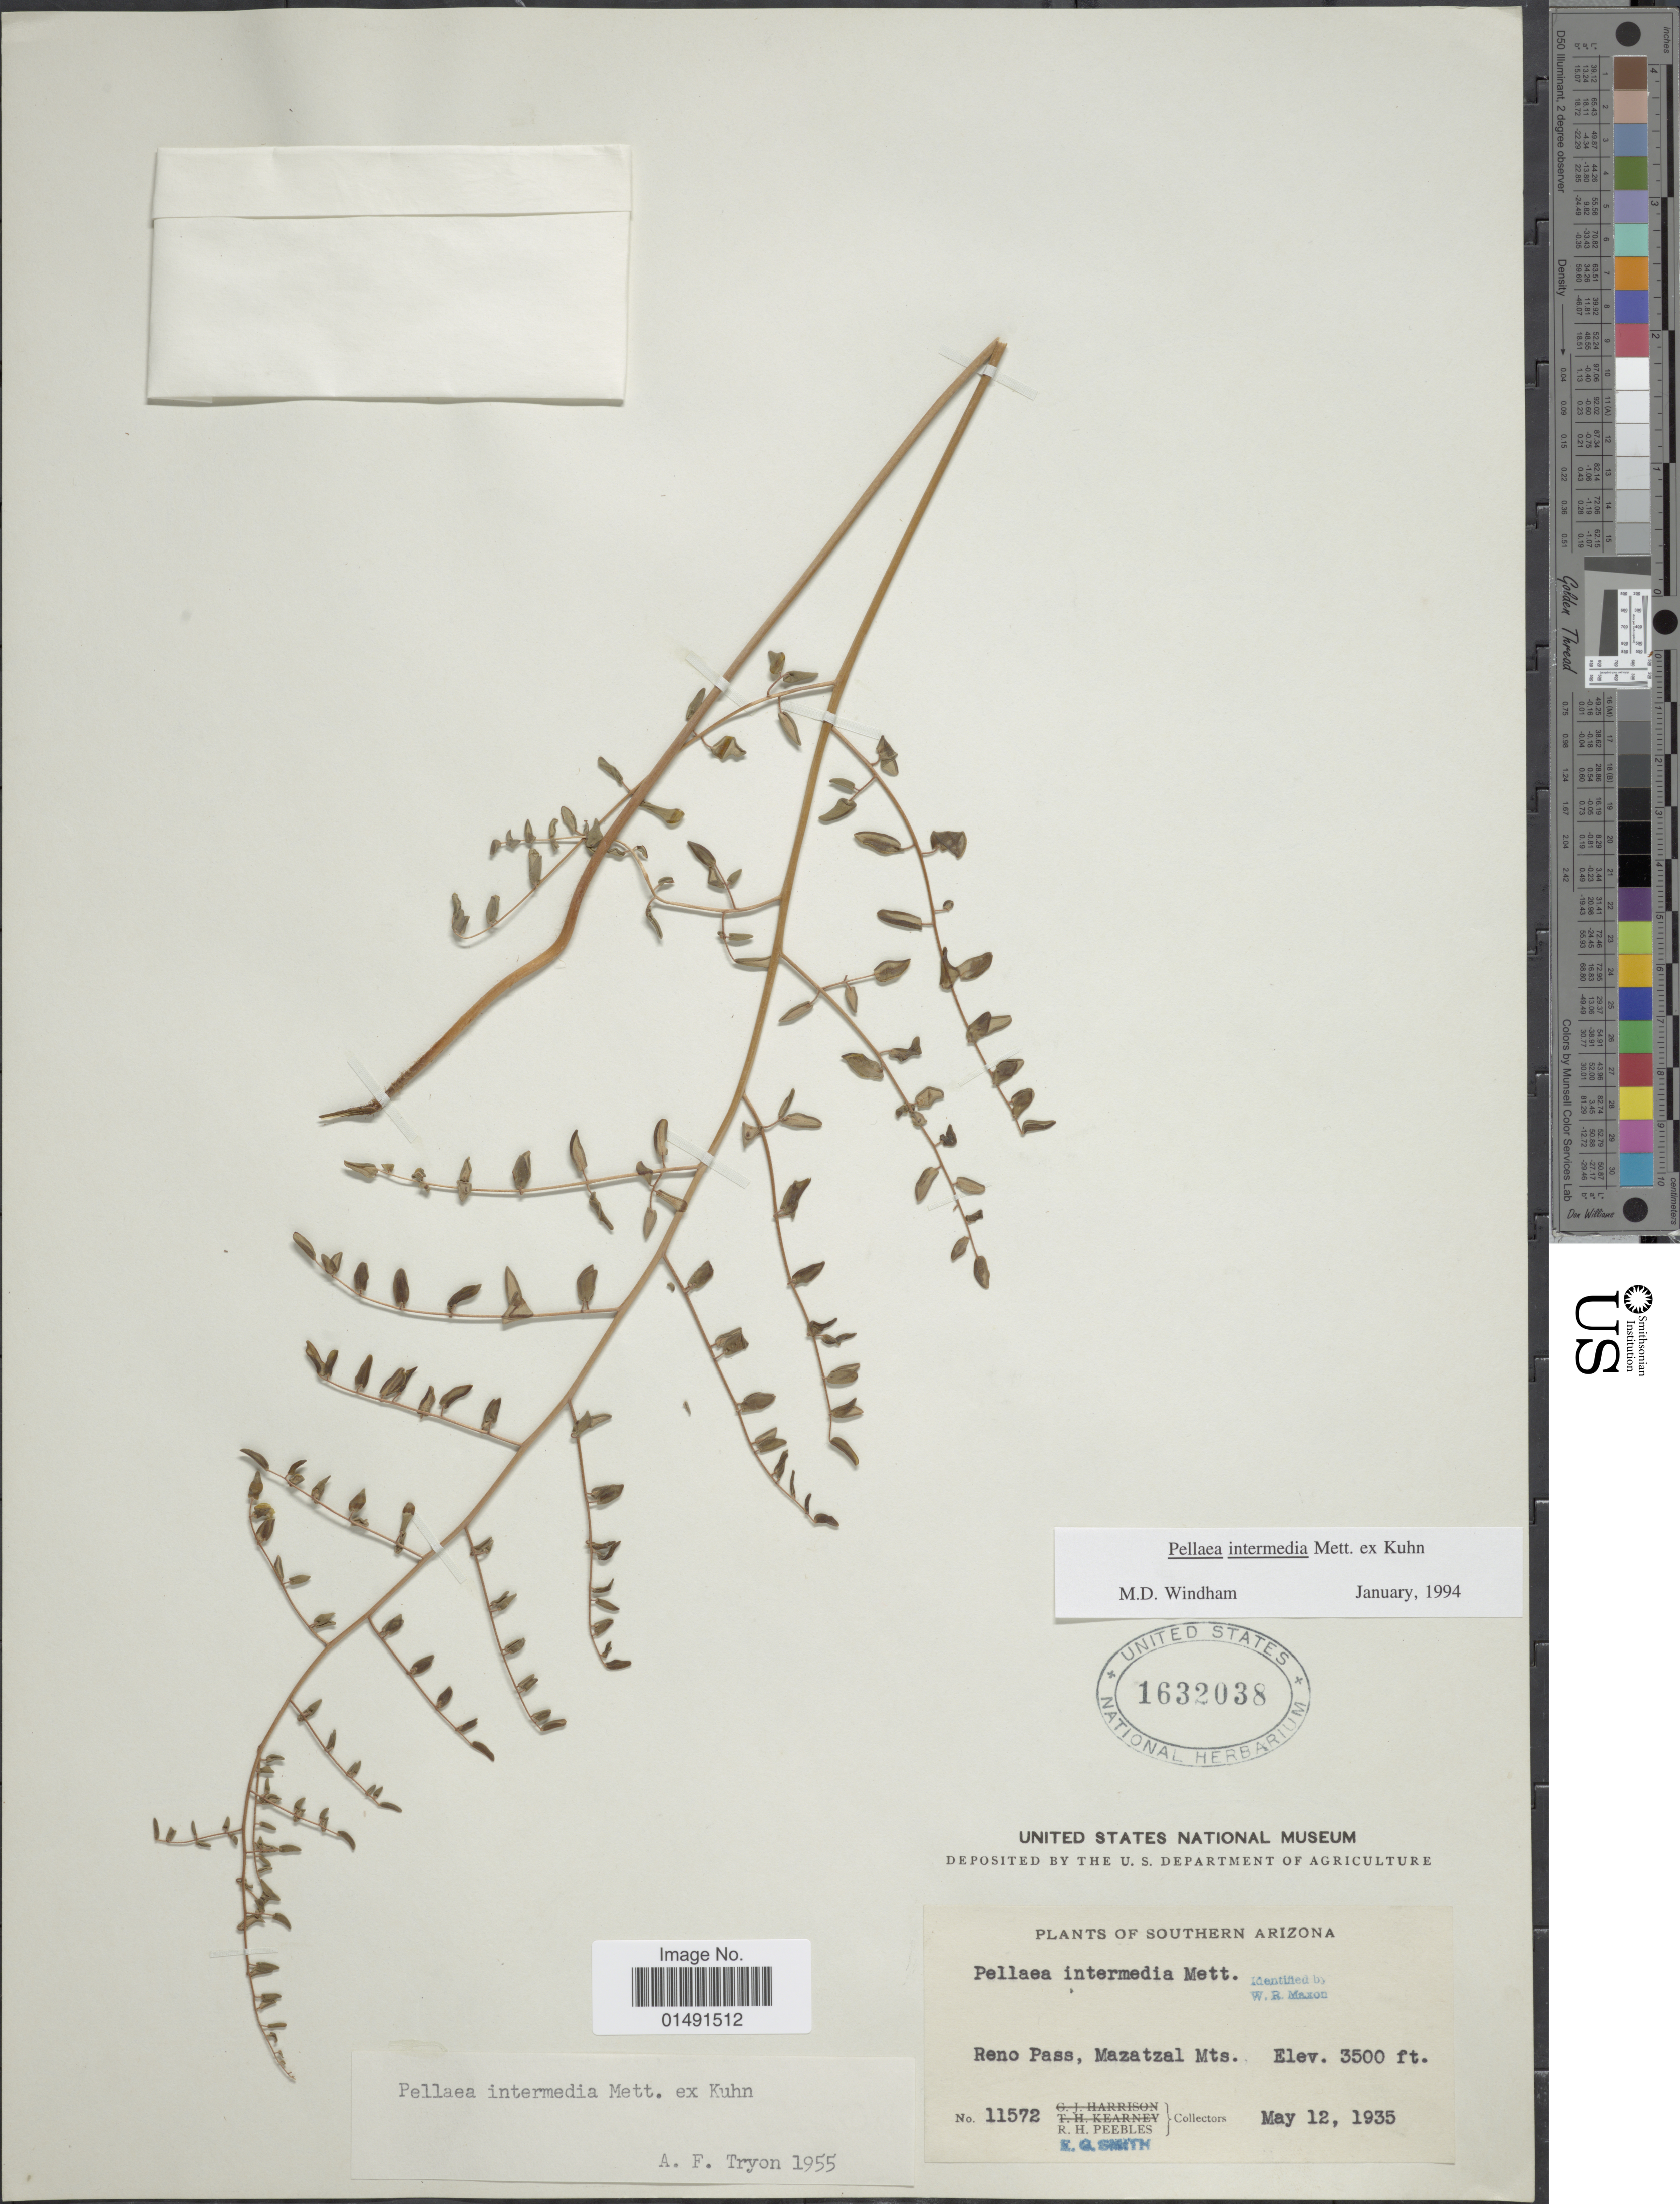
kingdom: Plantae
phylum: Tracheophyta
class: Polypodiopsida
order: Polypodiales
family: Pteridaceae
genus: Pellaea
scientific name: Pellaea intermedia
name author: Mett. ex Kuhn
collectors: E. G. Smith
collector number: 11572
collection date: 1935-05-12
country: United States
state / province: Arizona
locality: Southern Arizona, Reno Pass, Mazatzal Mts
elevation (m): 1067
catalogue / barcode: US 1632038